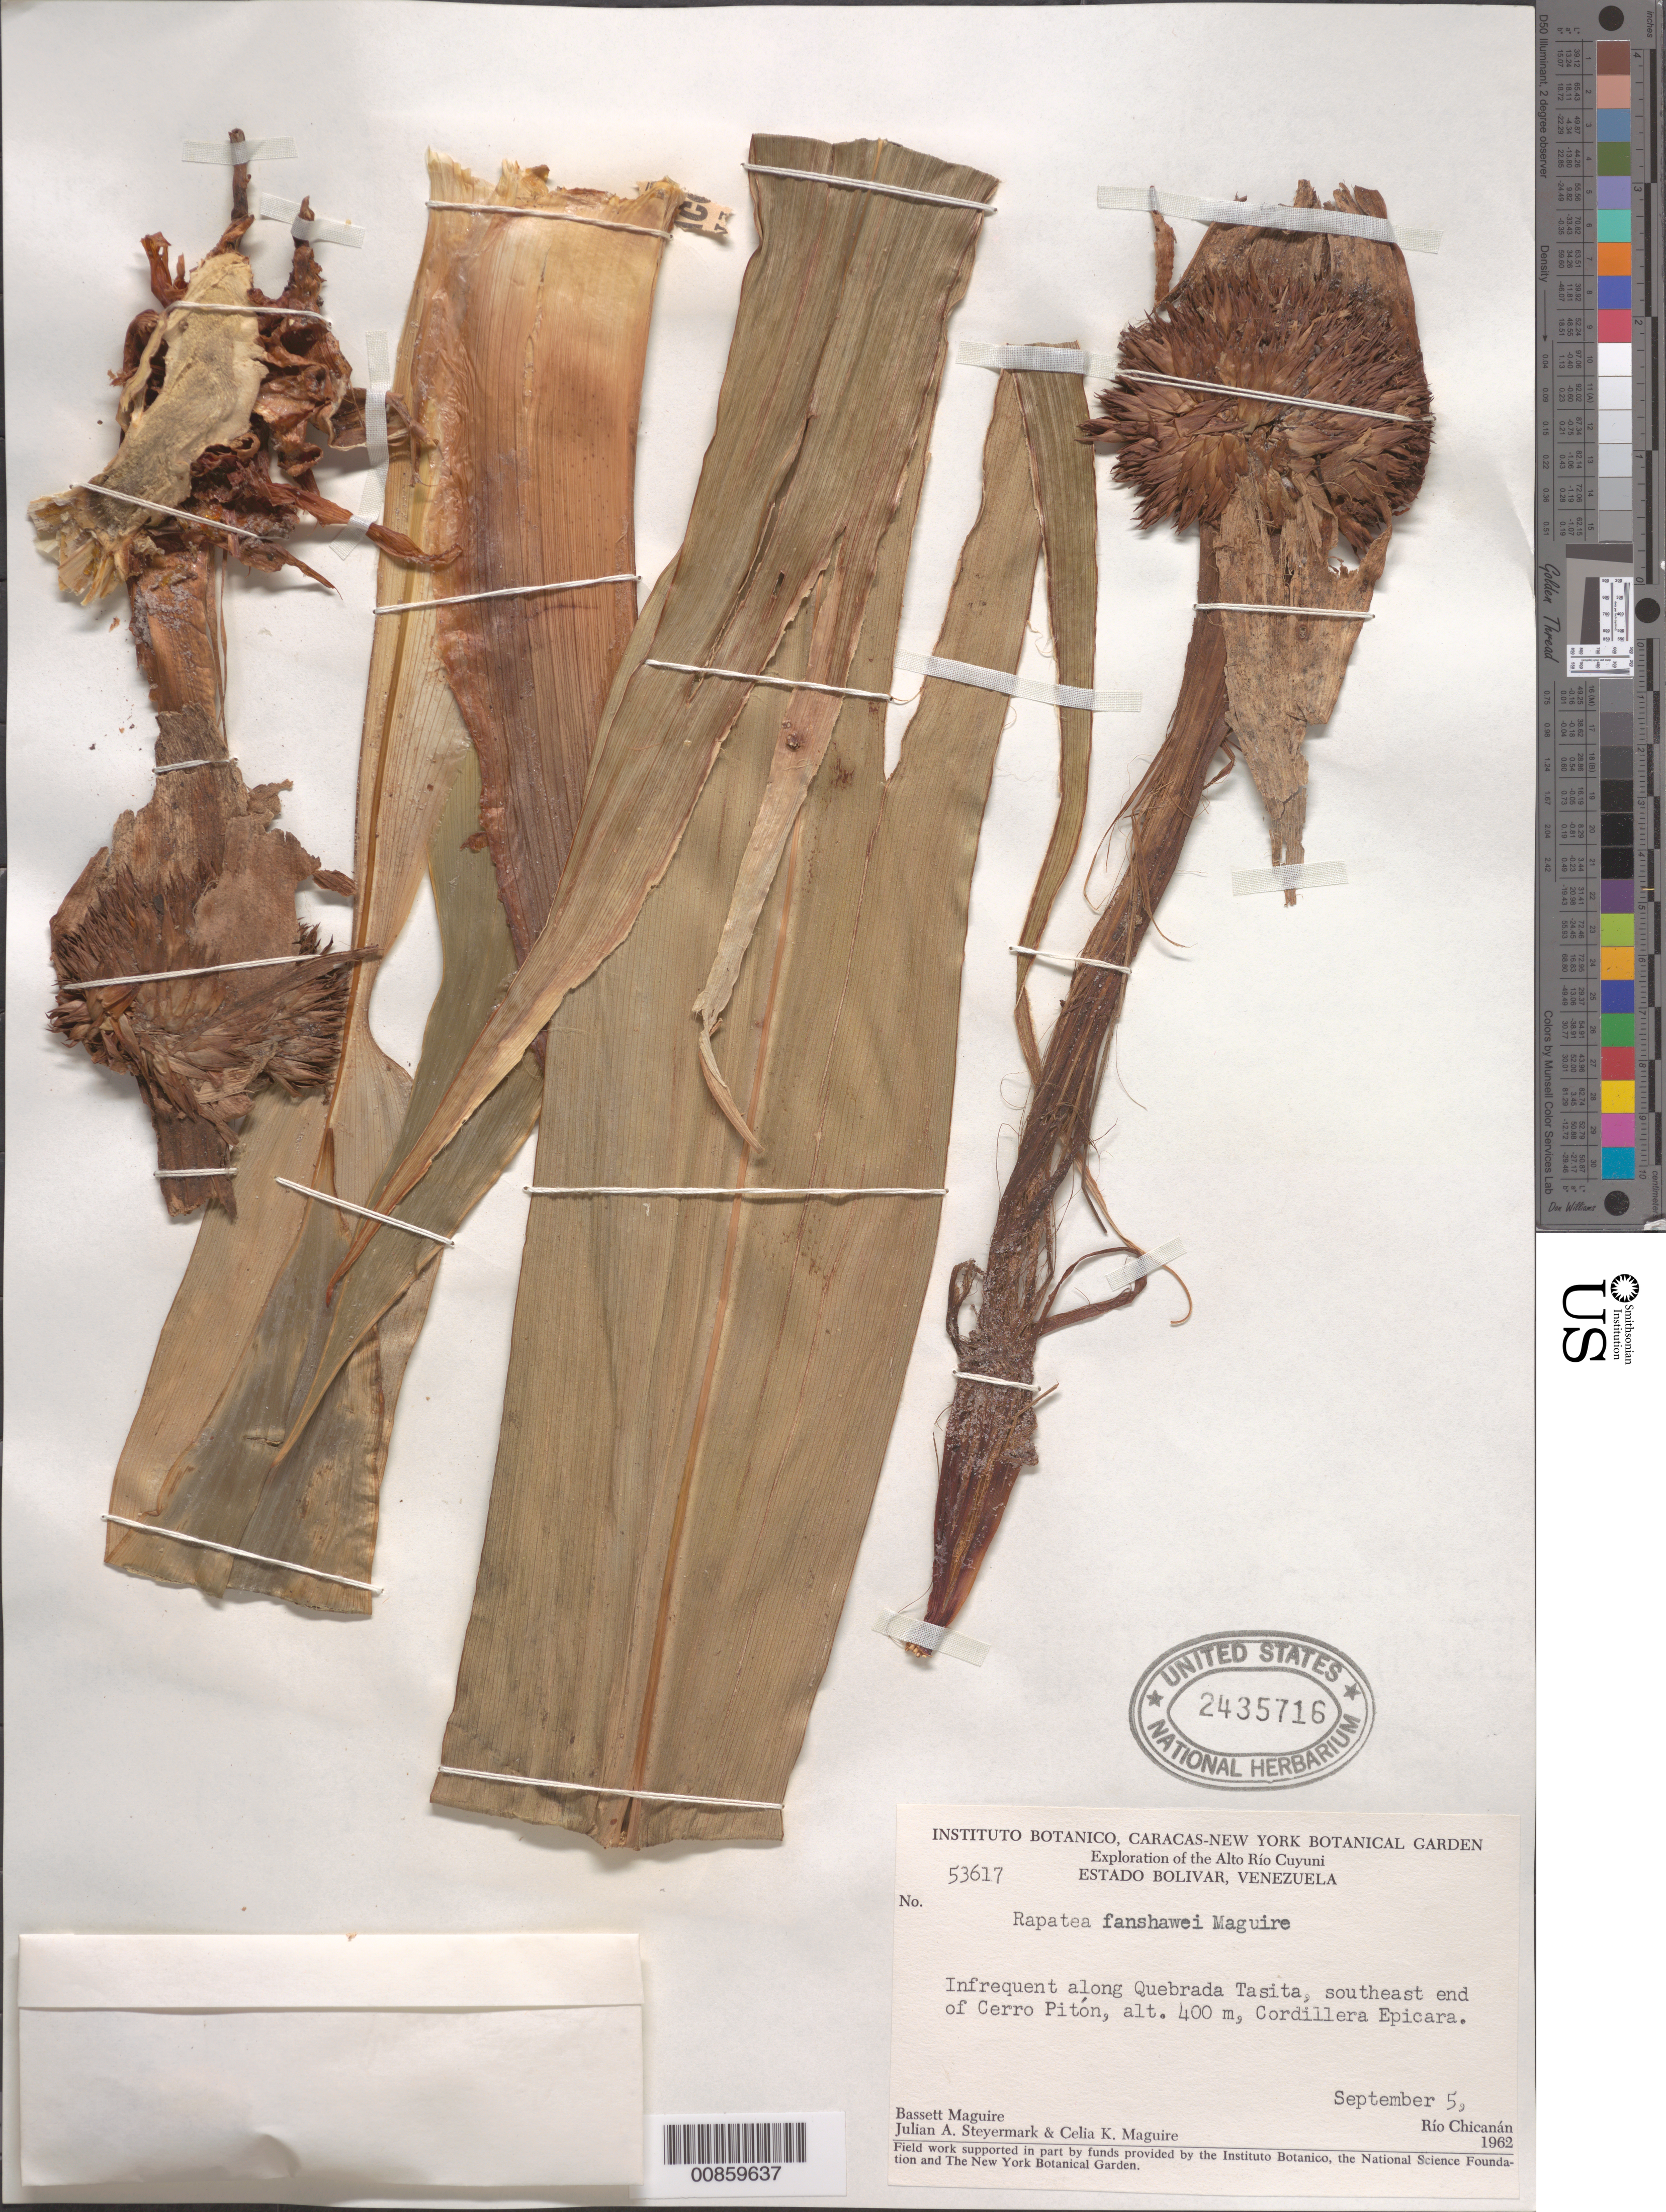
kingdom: Plantae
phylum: Tracheophyta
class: Liliopsida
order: Poales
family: Rapateaceae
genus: Rapatea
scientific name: Rapatea fanshawei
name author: Maguire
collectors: B. Maguire, J. Steyermark & C. K. Maguire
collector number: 53617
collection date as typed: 5-Sep-62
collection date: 1962-09-05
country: Venezuela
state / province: Bolívar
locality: Alto Río Cuyuni, SE escarpment of Cerro Pitón, Cordillera Epicara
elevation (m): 400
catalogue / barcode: US 2435716